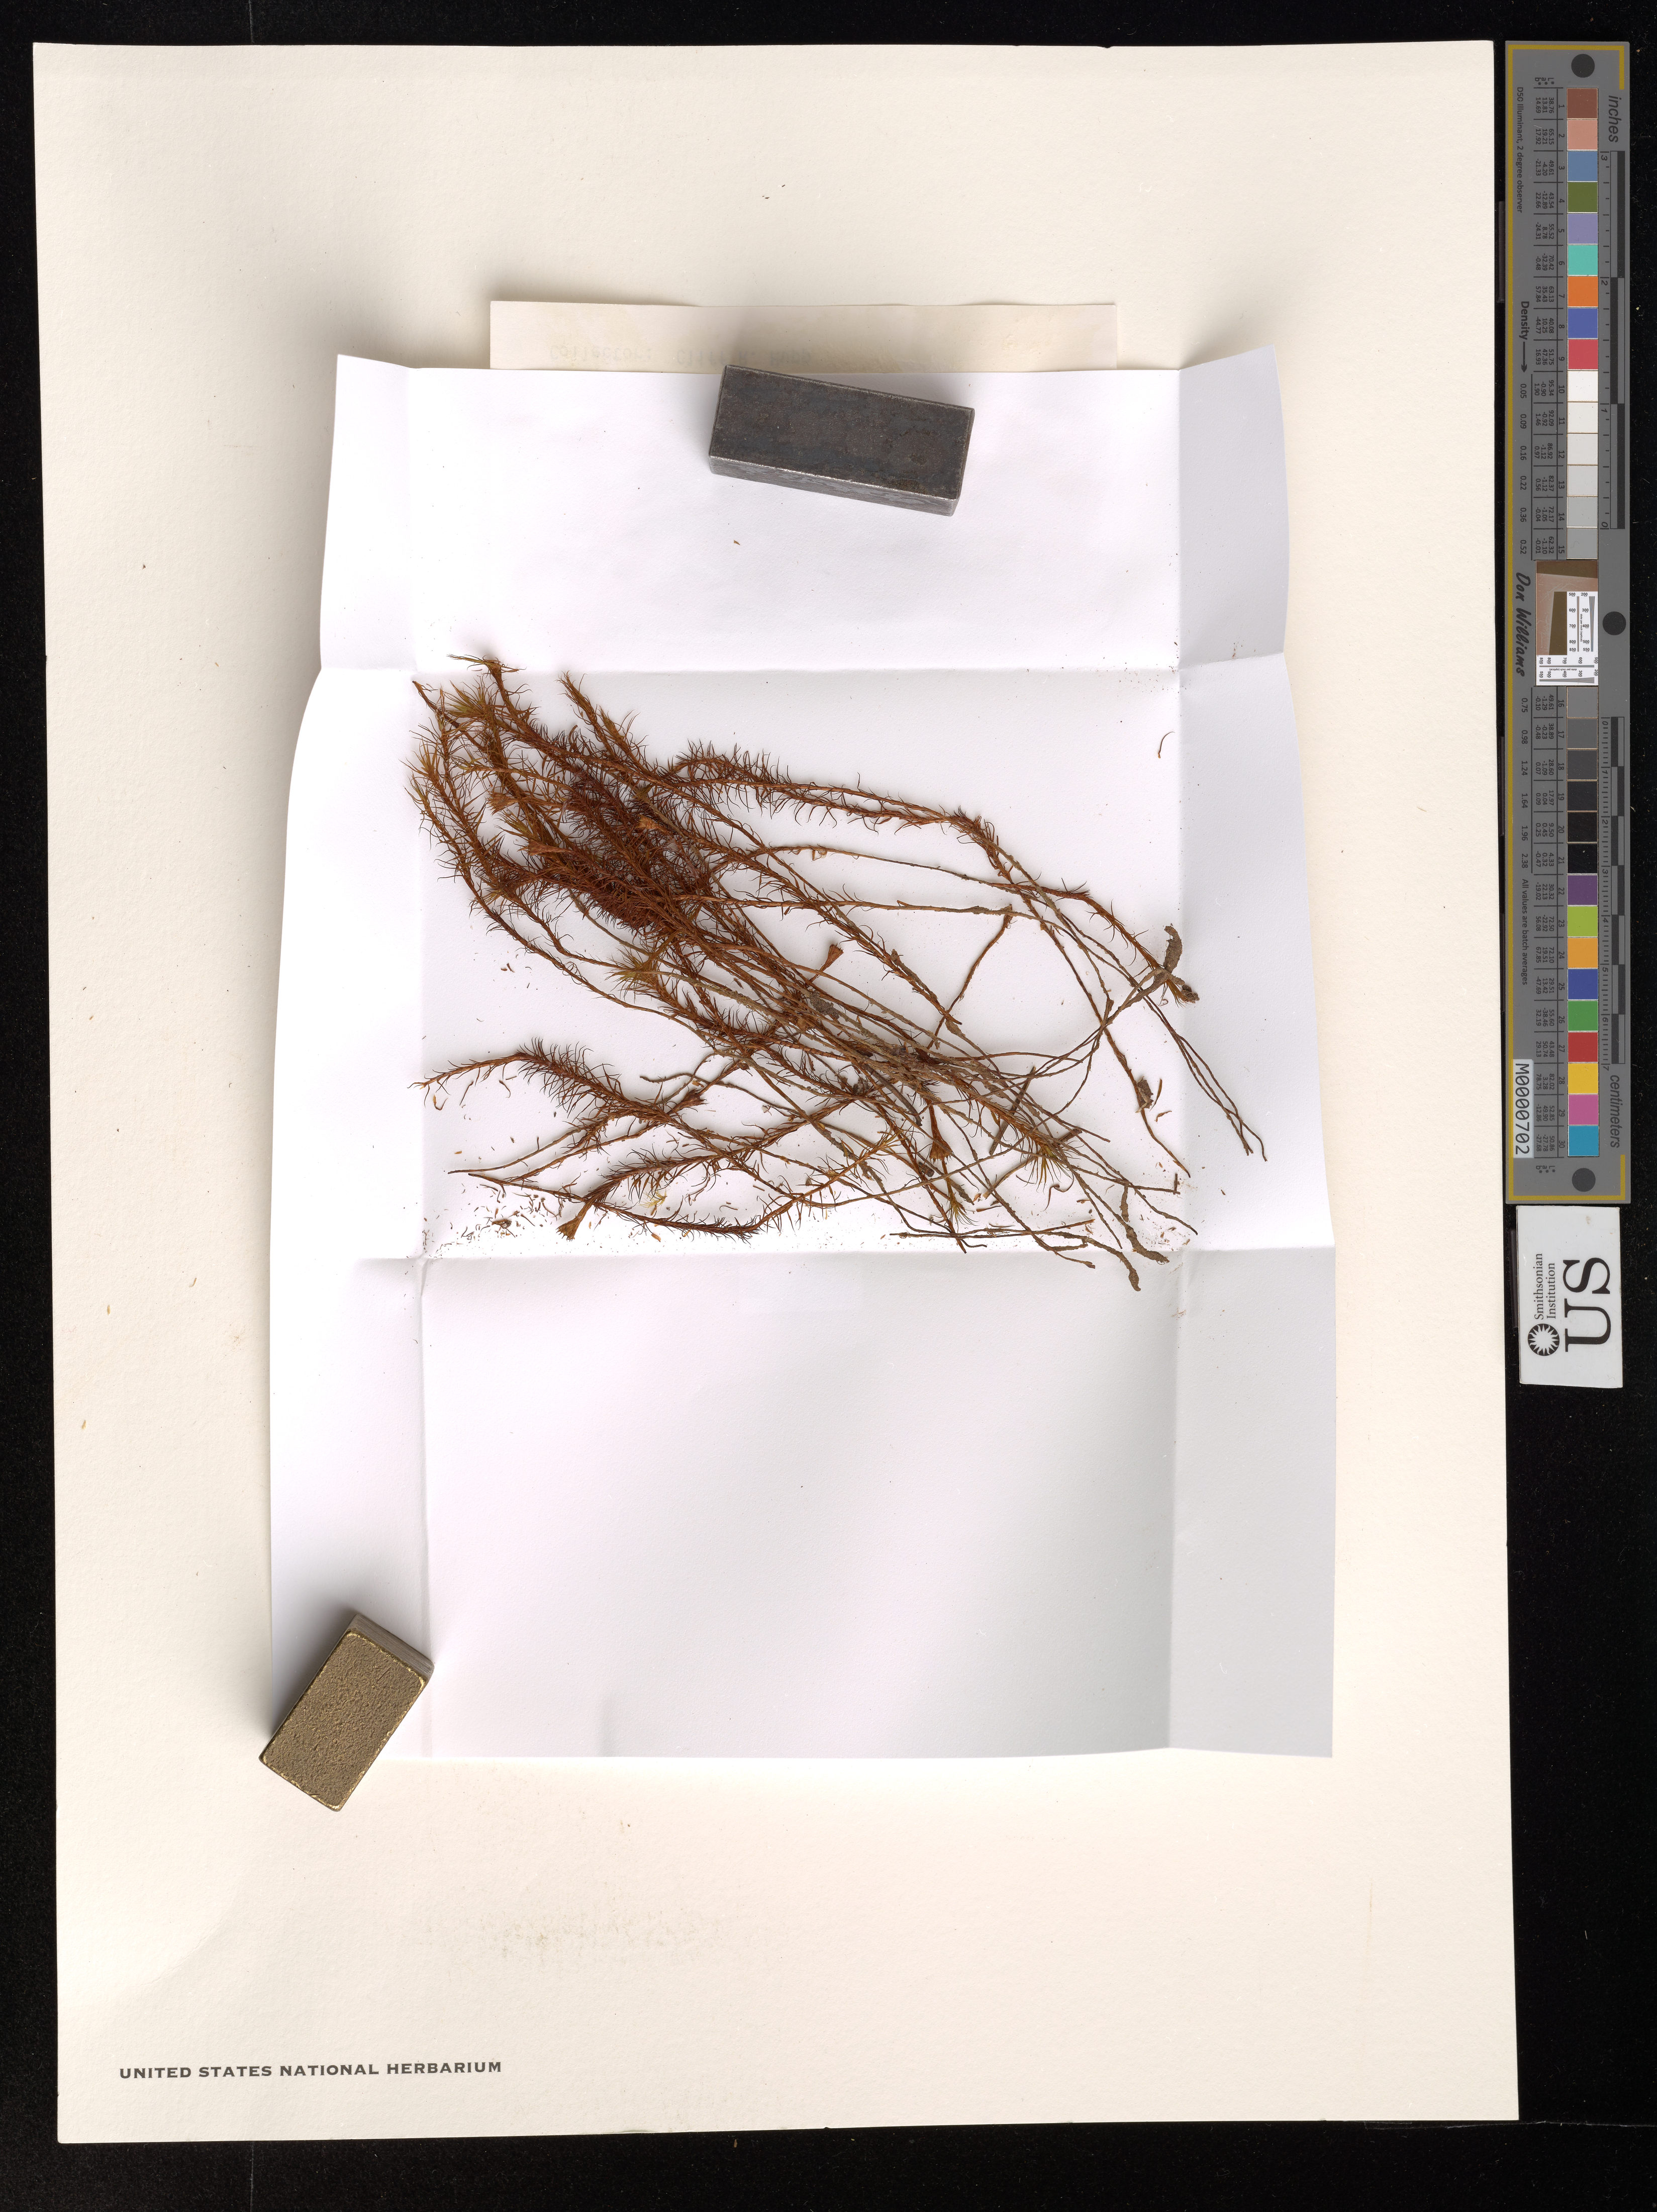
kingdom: Plantae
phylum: Bryophyta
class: Polytrichopsida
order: Polytrichales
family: Polytrichaceae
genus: Polytrichum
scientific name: Polytrichum sp.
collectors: C. Hupp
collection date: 1980-06-23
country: United States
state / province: Virginia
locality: The U.S. Geological Survey. Kentucky, McCreary Co. 1947 mine, spoil banks.